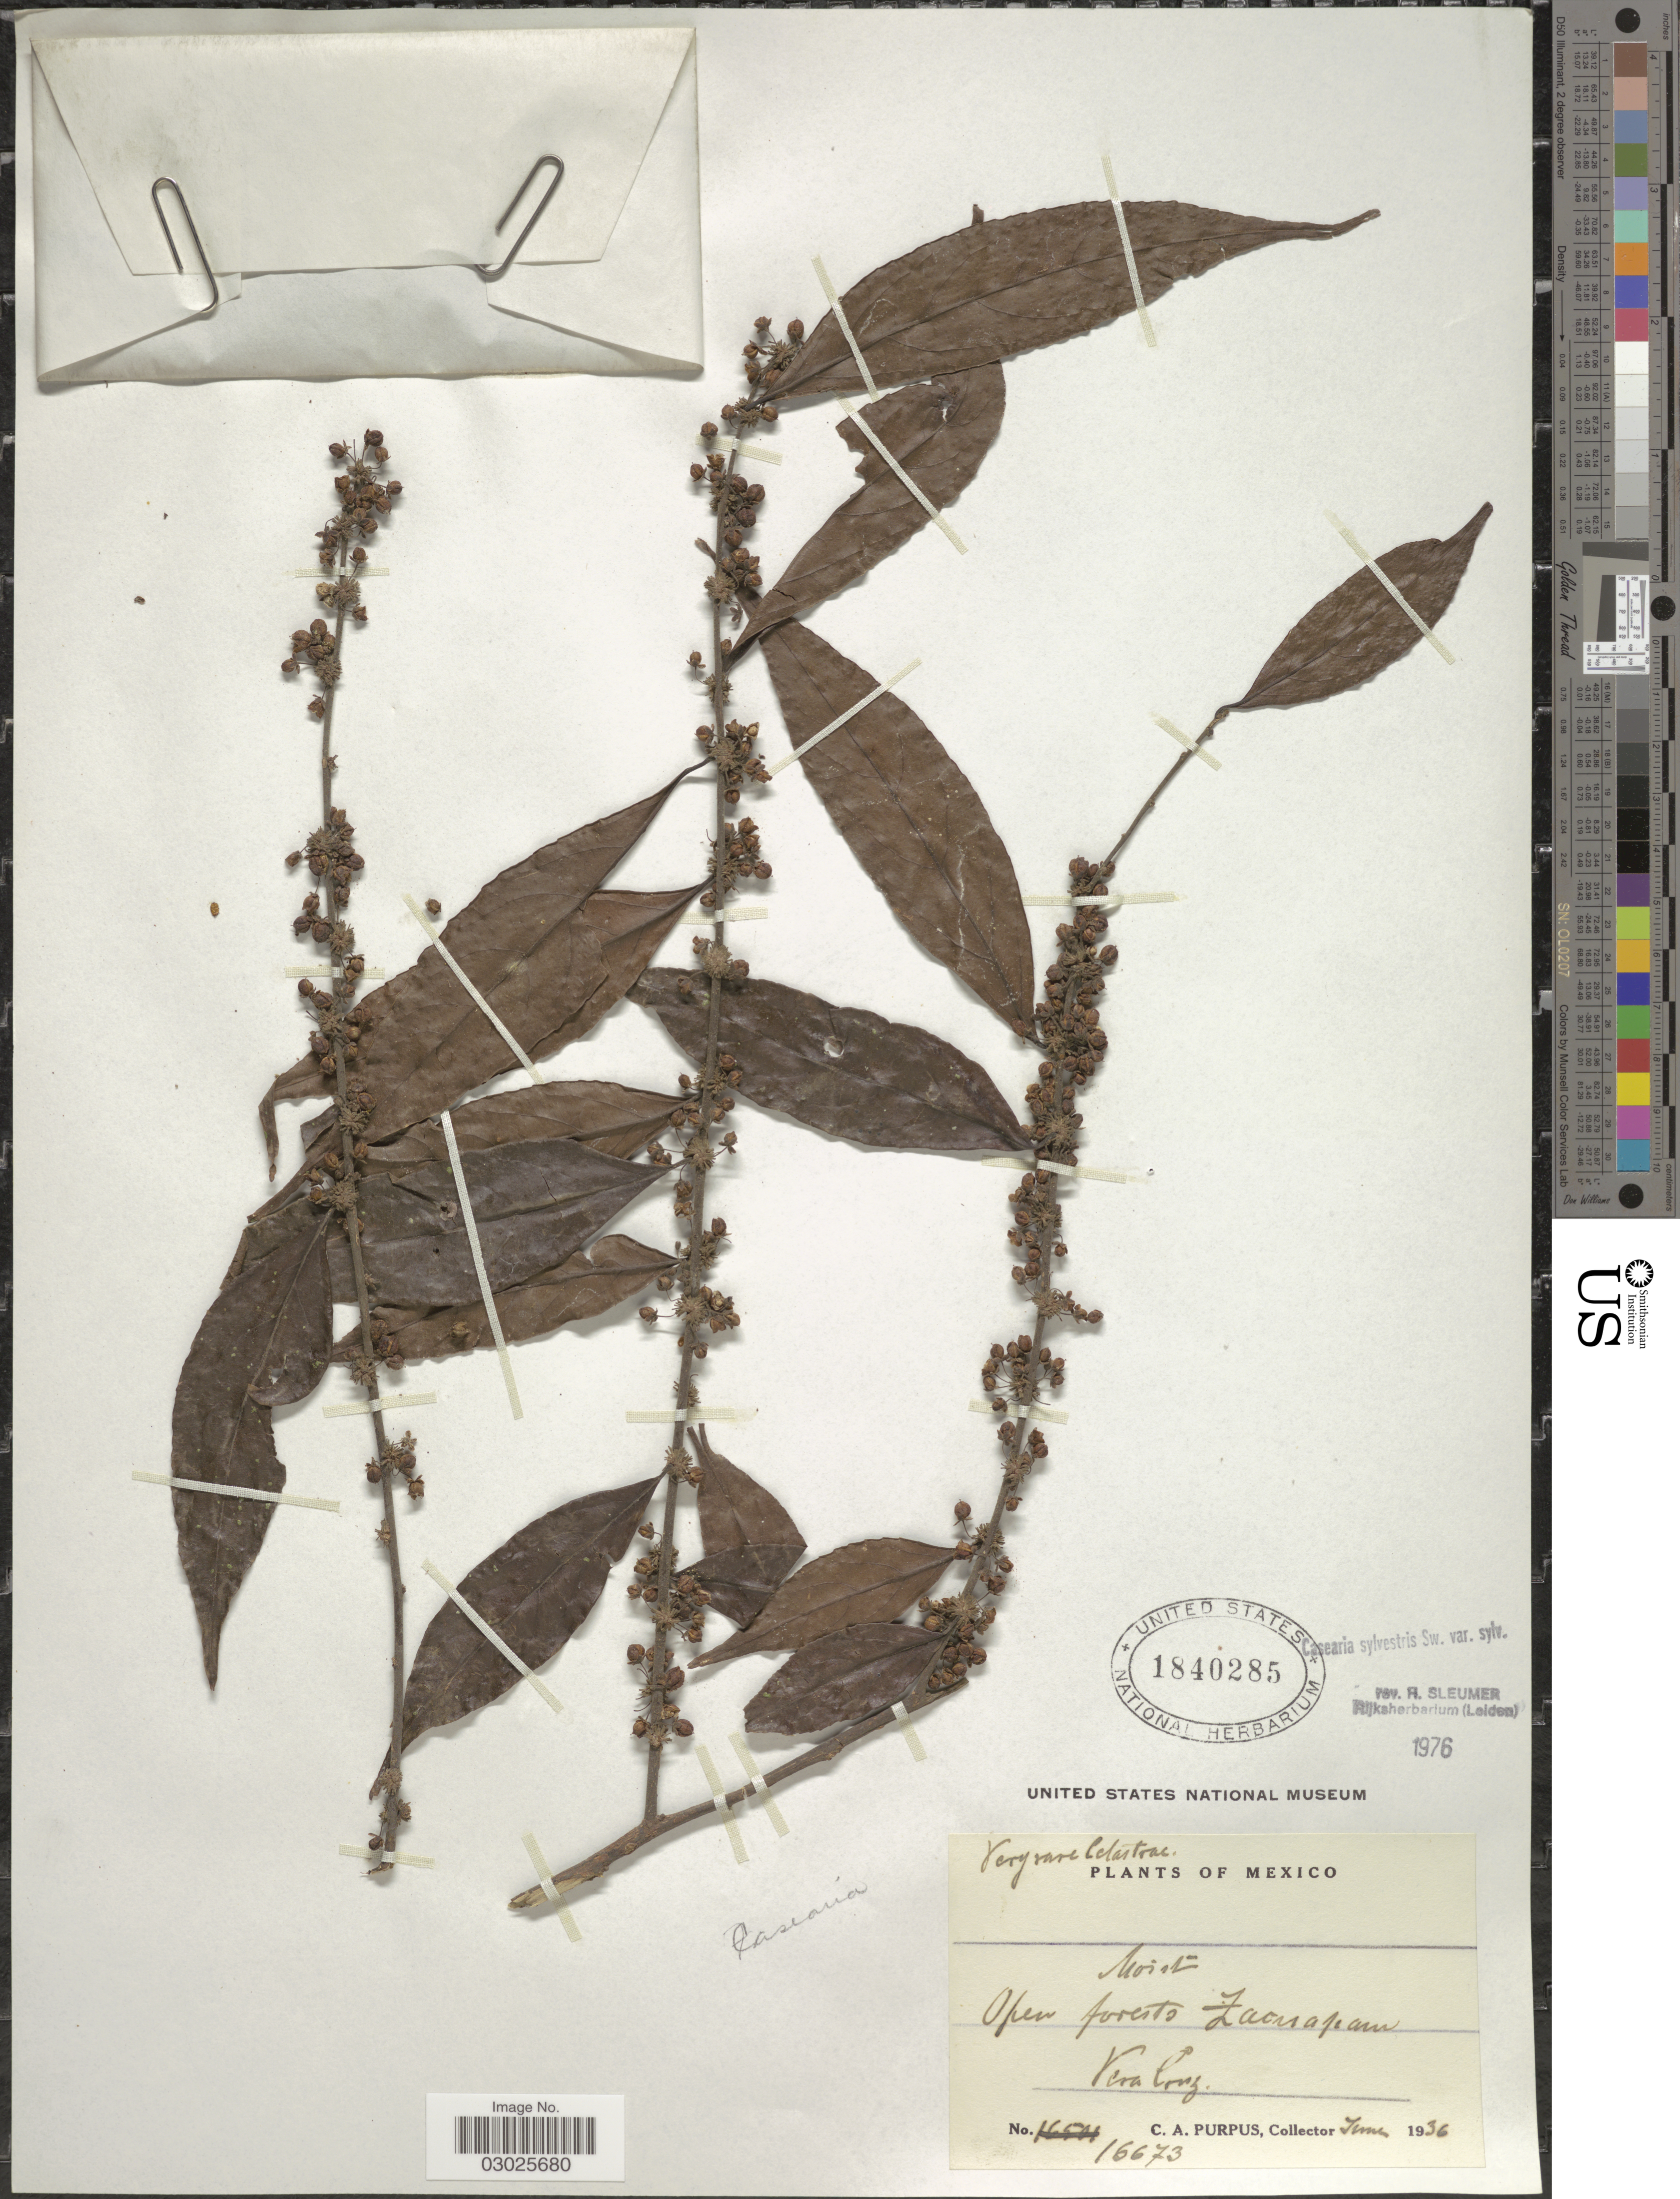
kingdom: Plantae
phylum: Tracheophyta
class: Magnoliopsida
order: Malpighiales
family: Salicaceae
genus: Casearia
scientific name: Casearia sylvestris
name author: Sw.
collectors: C. A. Purpus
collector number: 16673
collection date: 1936-06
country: Mexico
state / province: Veracruz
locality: Open forests Zacuapam, Vera Cruz.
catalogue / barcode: US 1840285